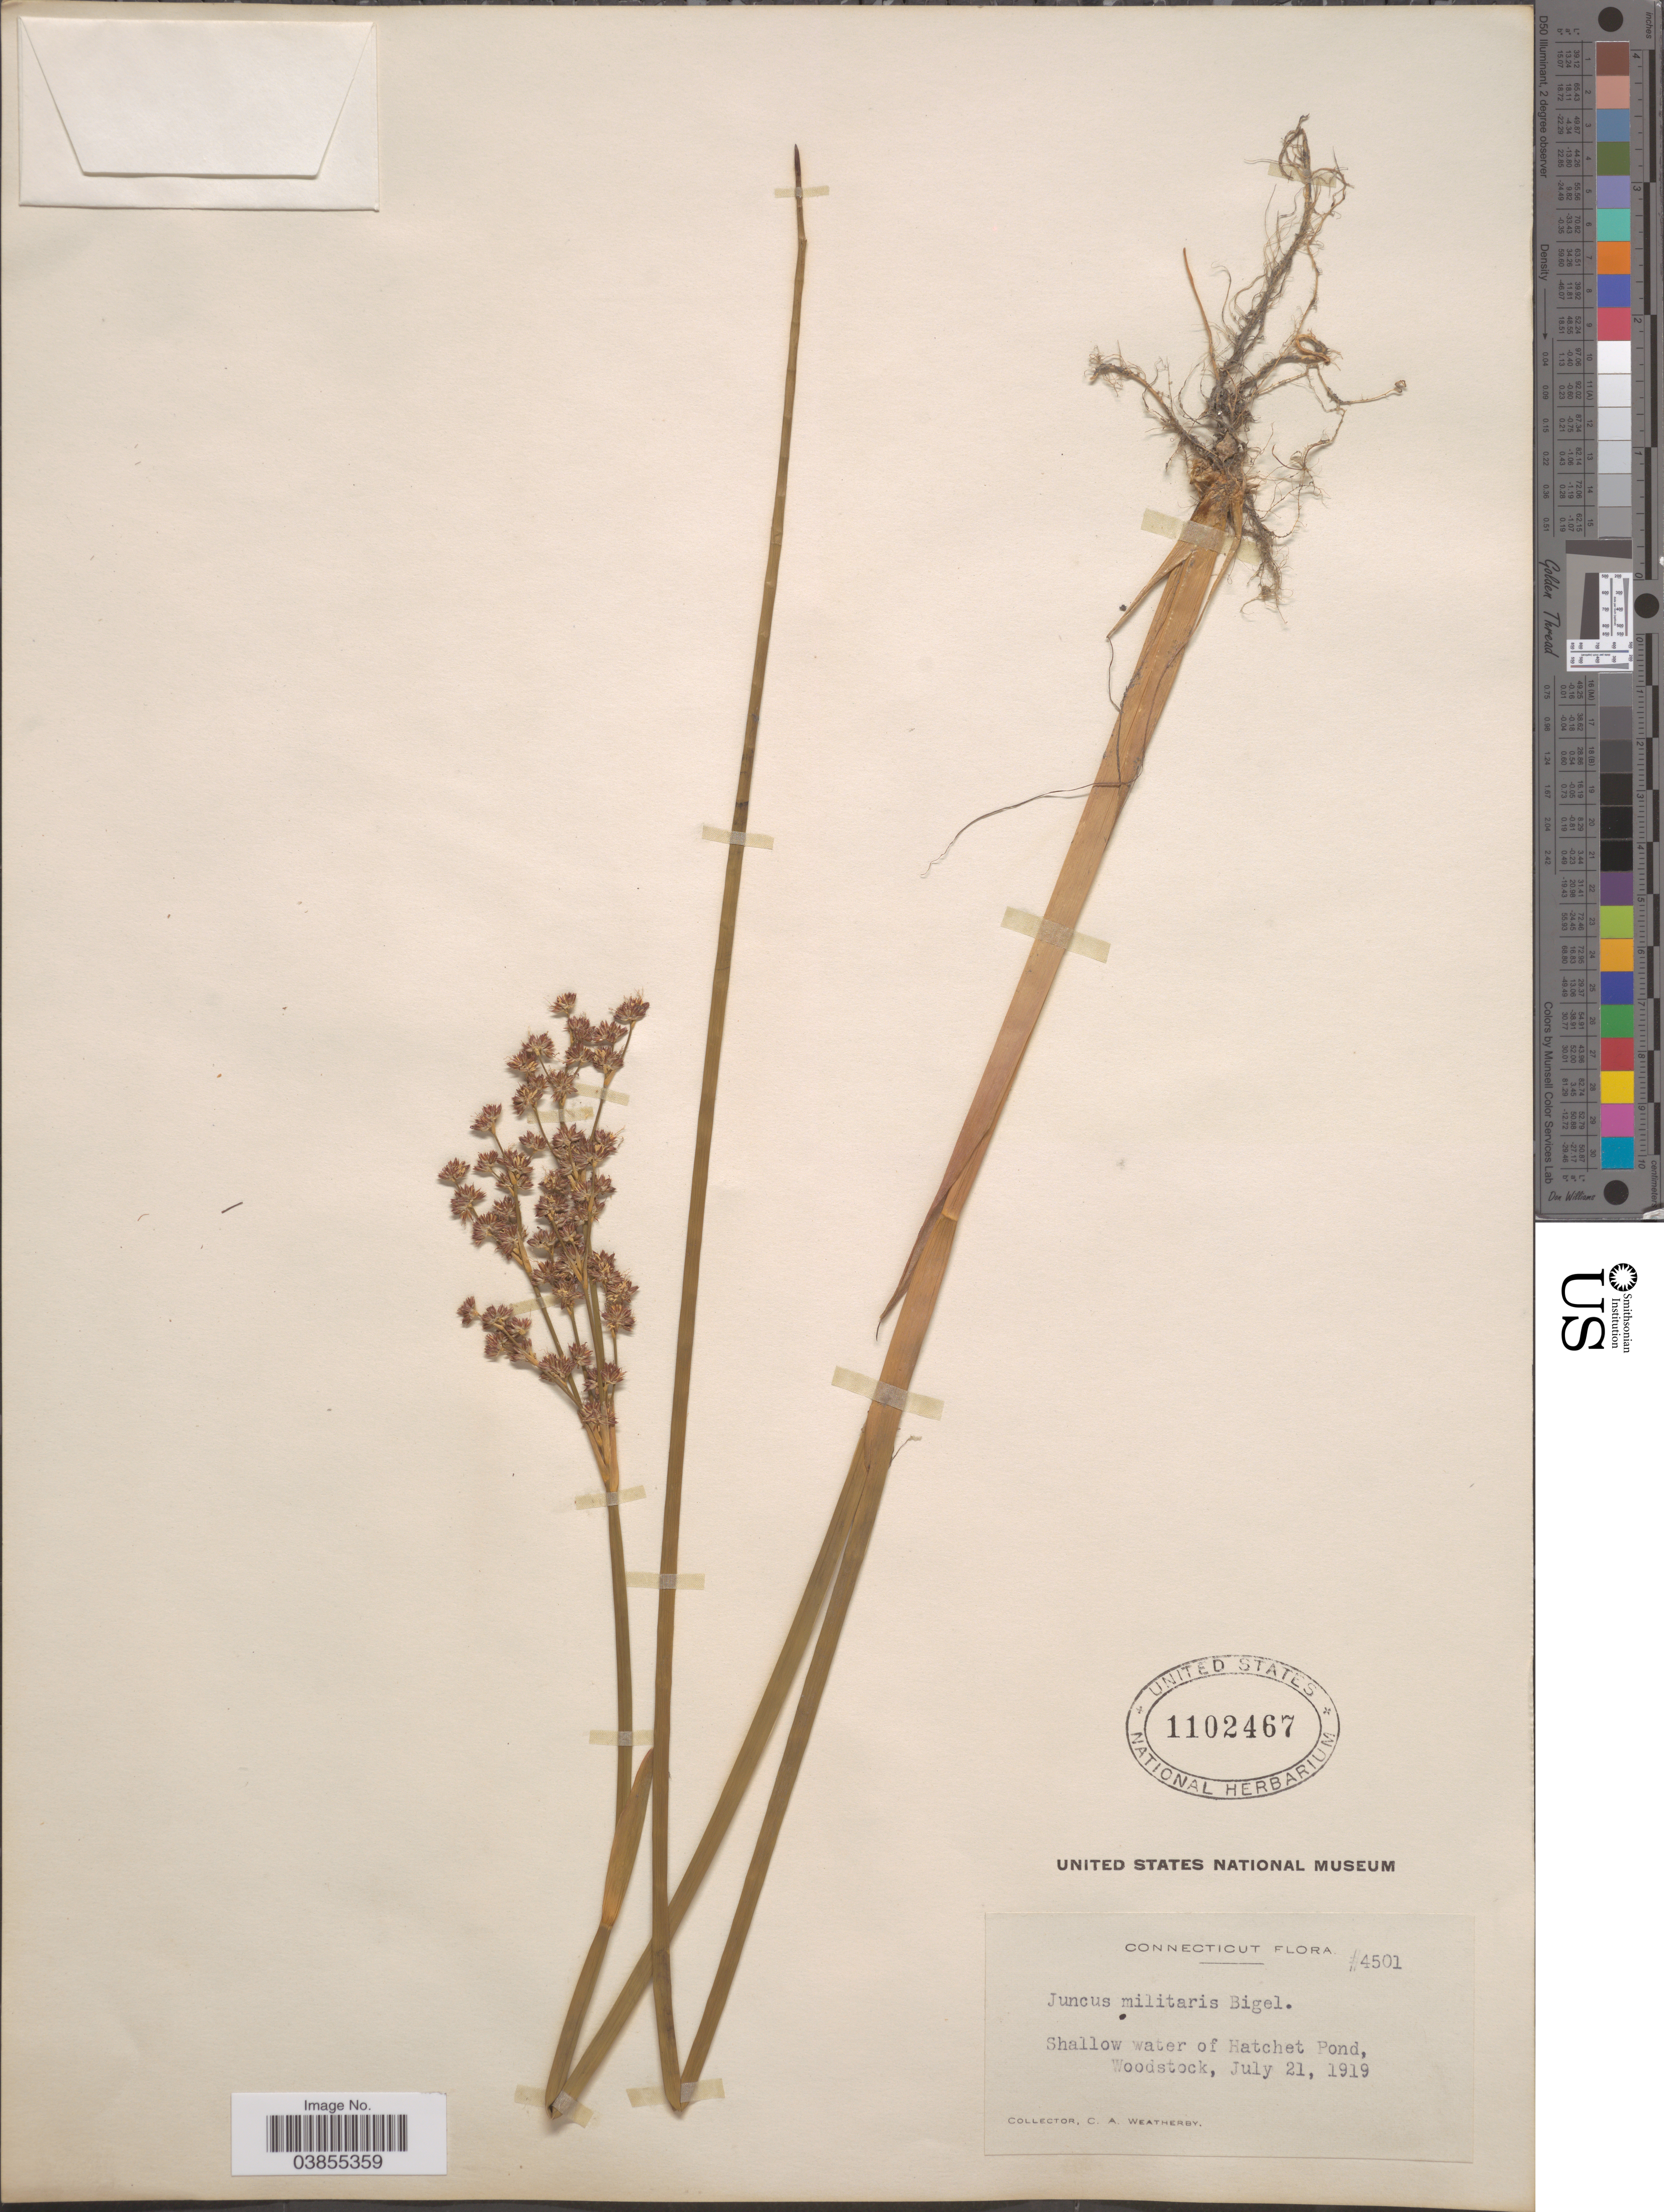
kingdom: Plantae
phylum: Tracheophyta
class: Liliopsida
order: Poales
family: Juncaceae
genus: Juncus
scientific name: Juncus militaris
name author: Bigelow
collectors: C. A. Weatherby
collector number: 4501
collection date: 1919-07-21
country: United States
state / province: Connecticut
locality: Shallow water of Hatchet Pond, Woodstock.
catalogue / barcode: US 1102467